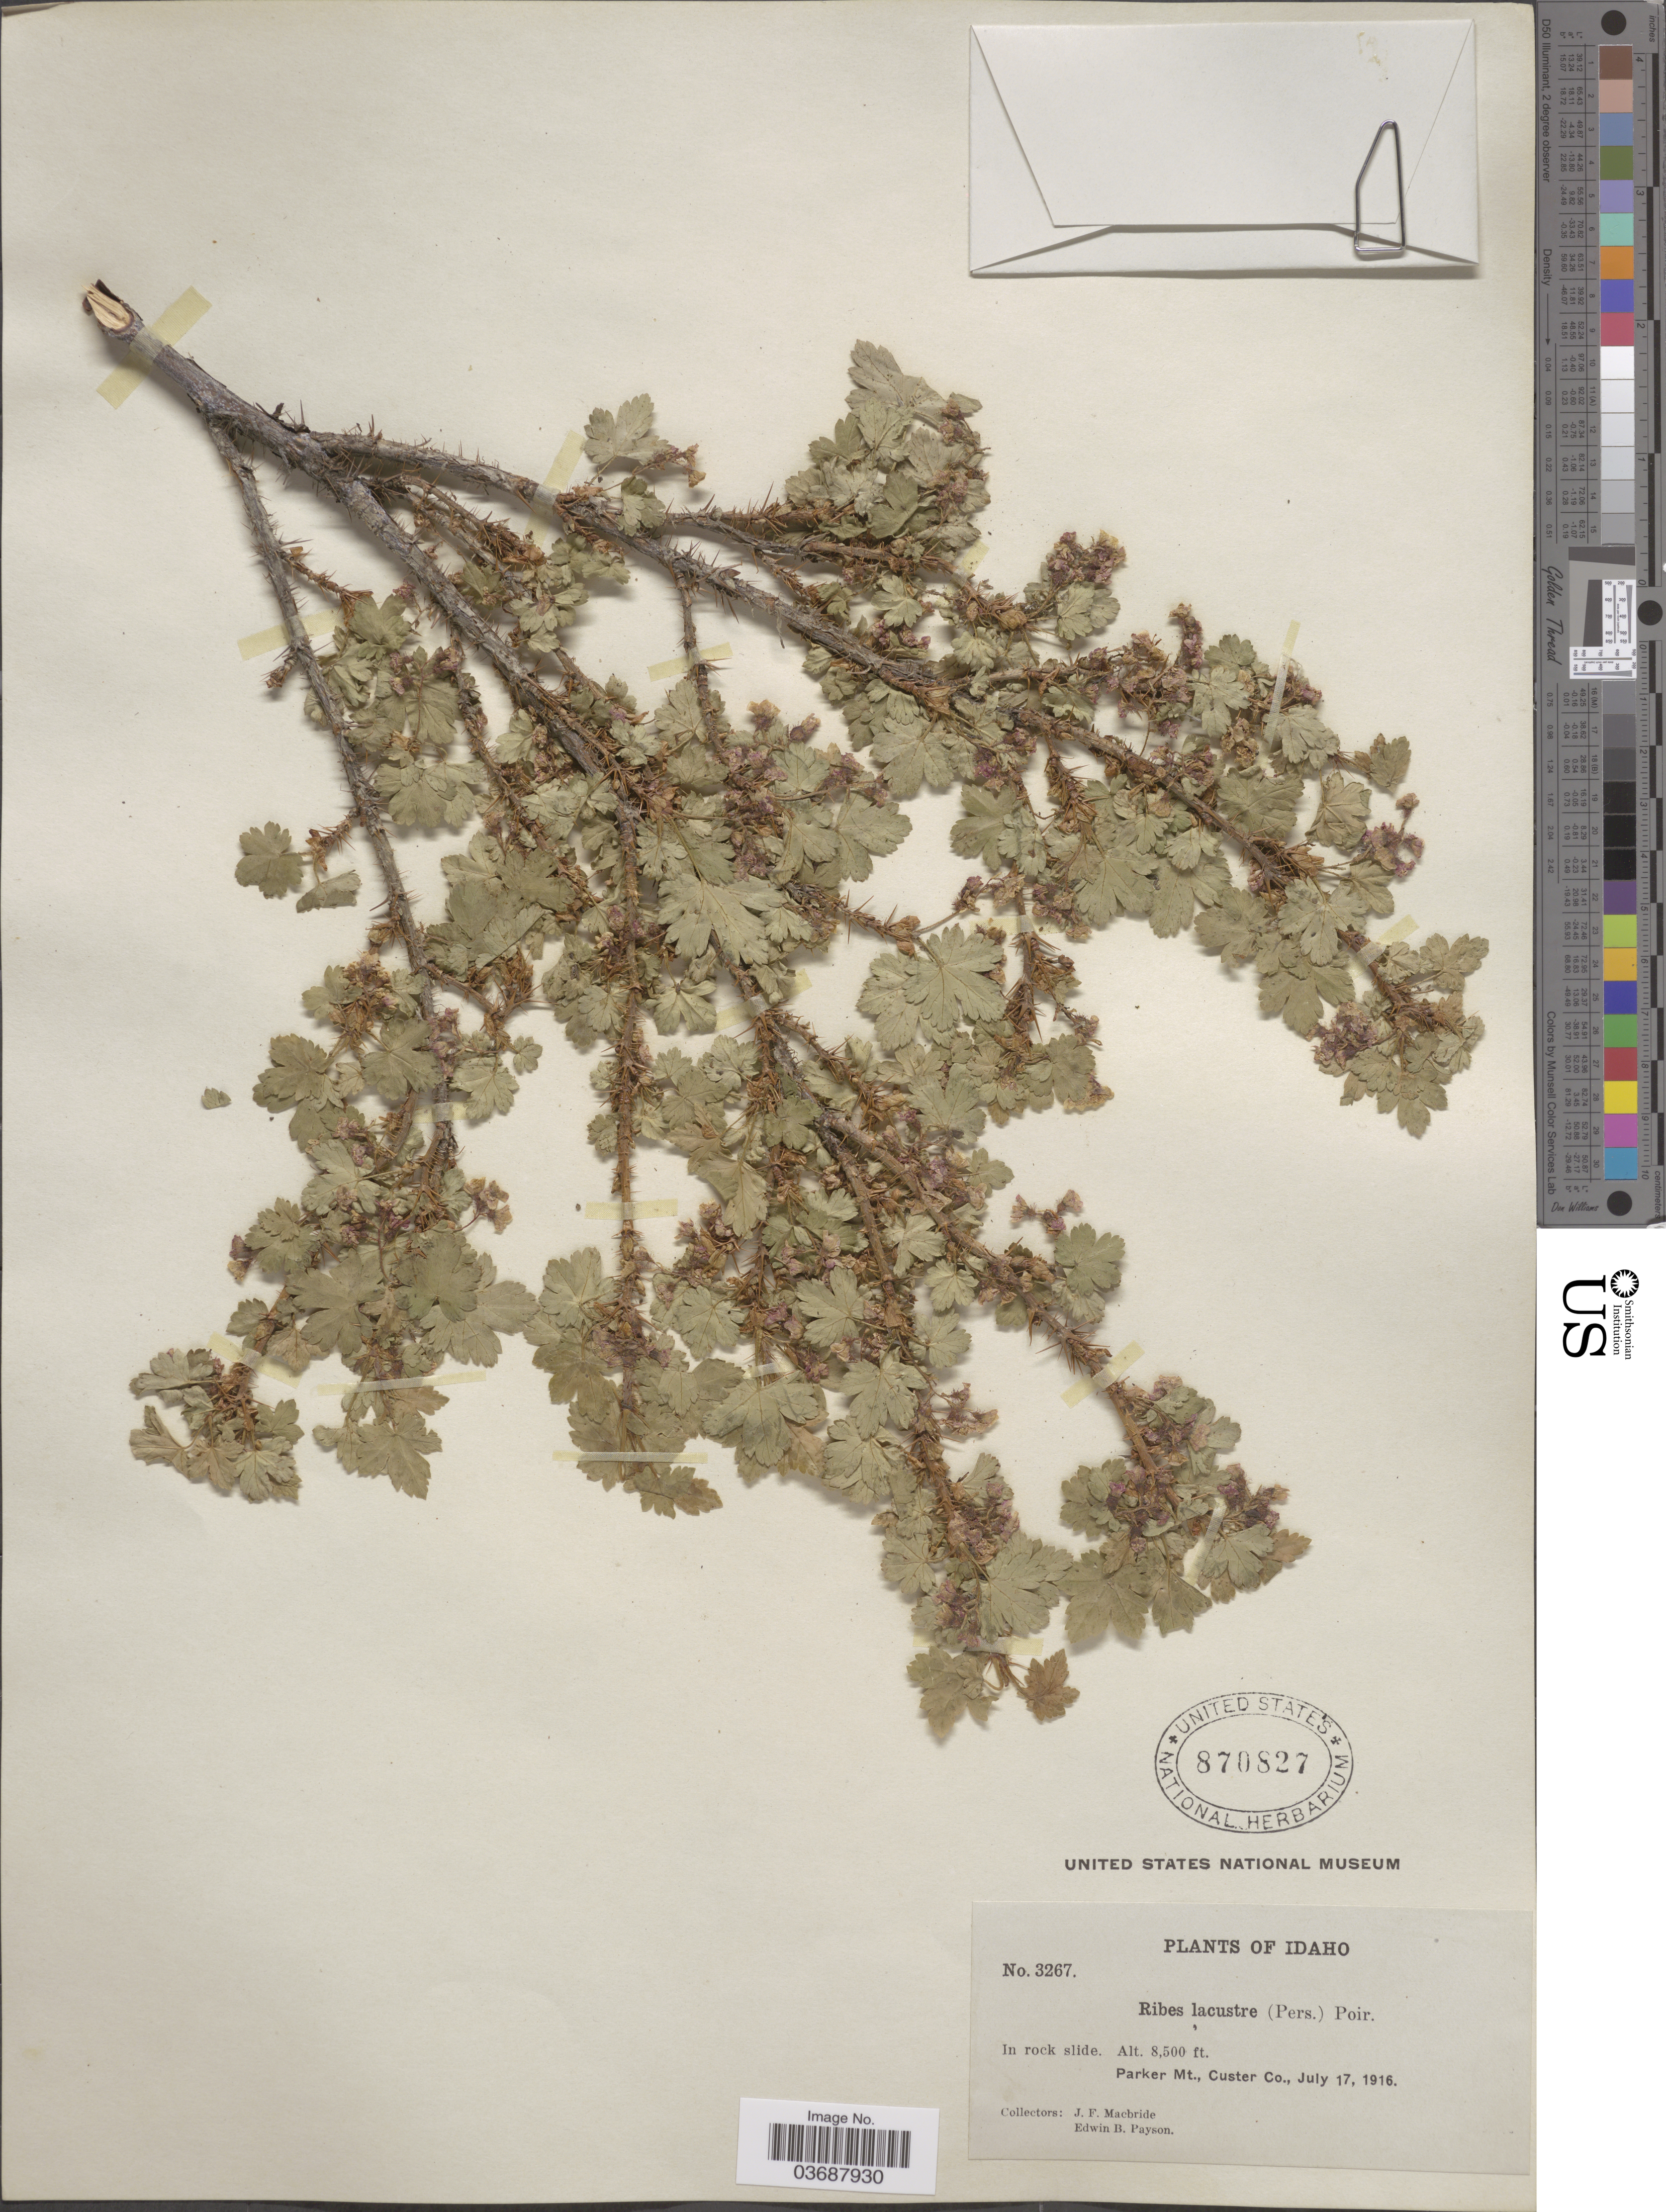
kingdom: Plantae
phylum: Tracheophyta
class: Magnoliopsida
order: Saxifragales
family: Grossulariaceae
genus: Ribes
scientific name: Ribes lacustre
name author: (Pers.) Poir.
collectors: J. F. Macbride & E. B. Payson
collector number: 3267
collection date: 1916-07-17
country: United States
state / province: Idaho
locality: Parker Mt., Custer Co.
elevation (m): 2591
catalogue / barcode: US 870827